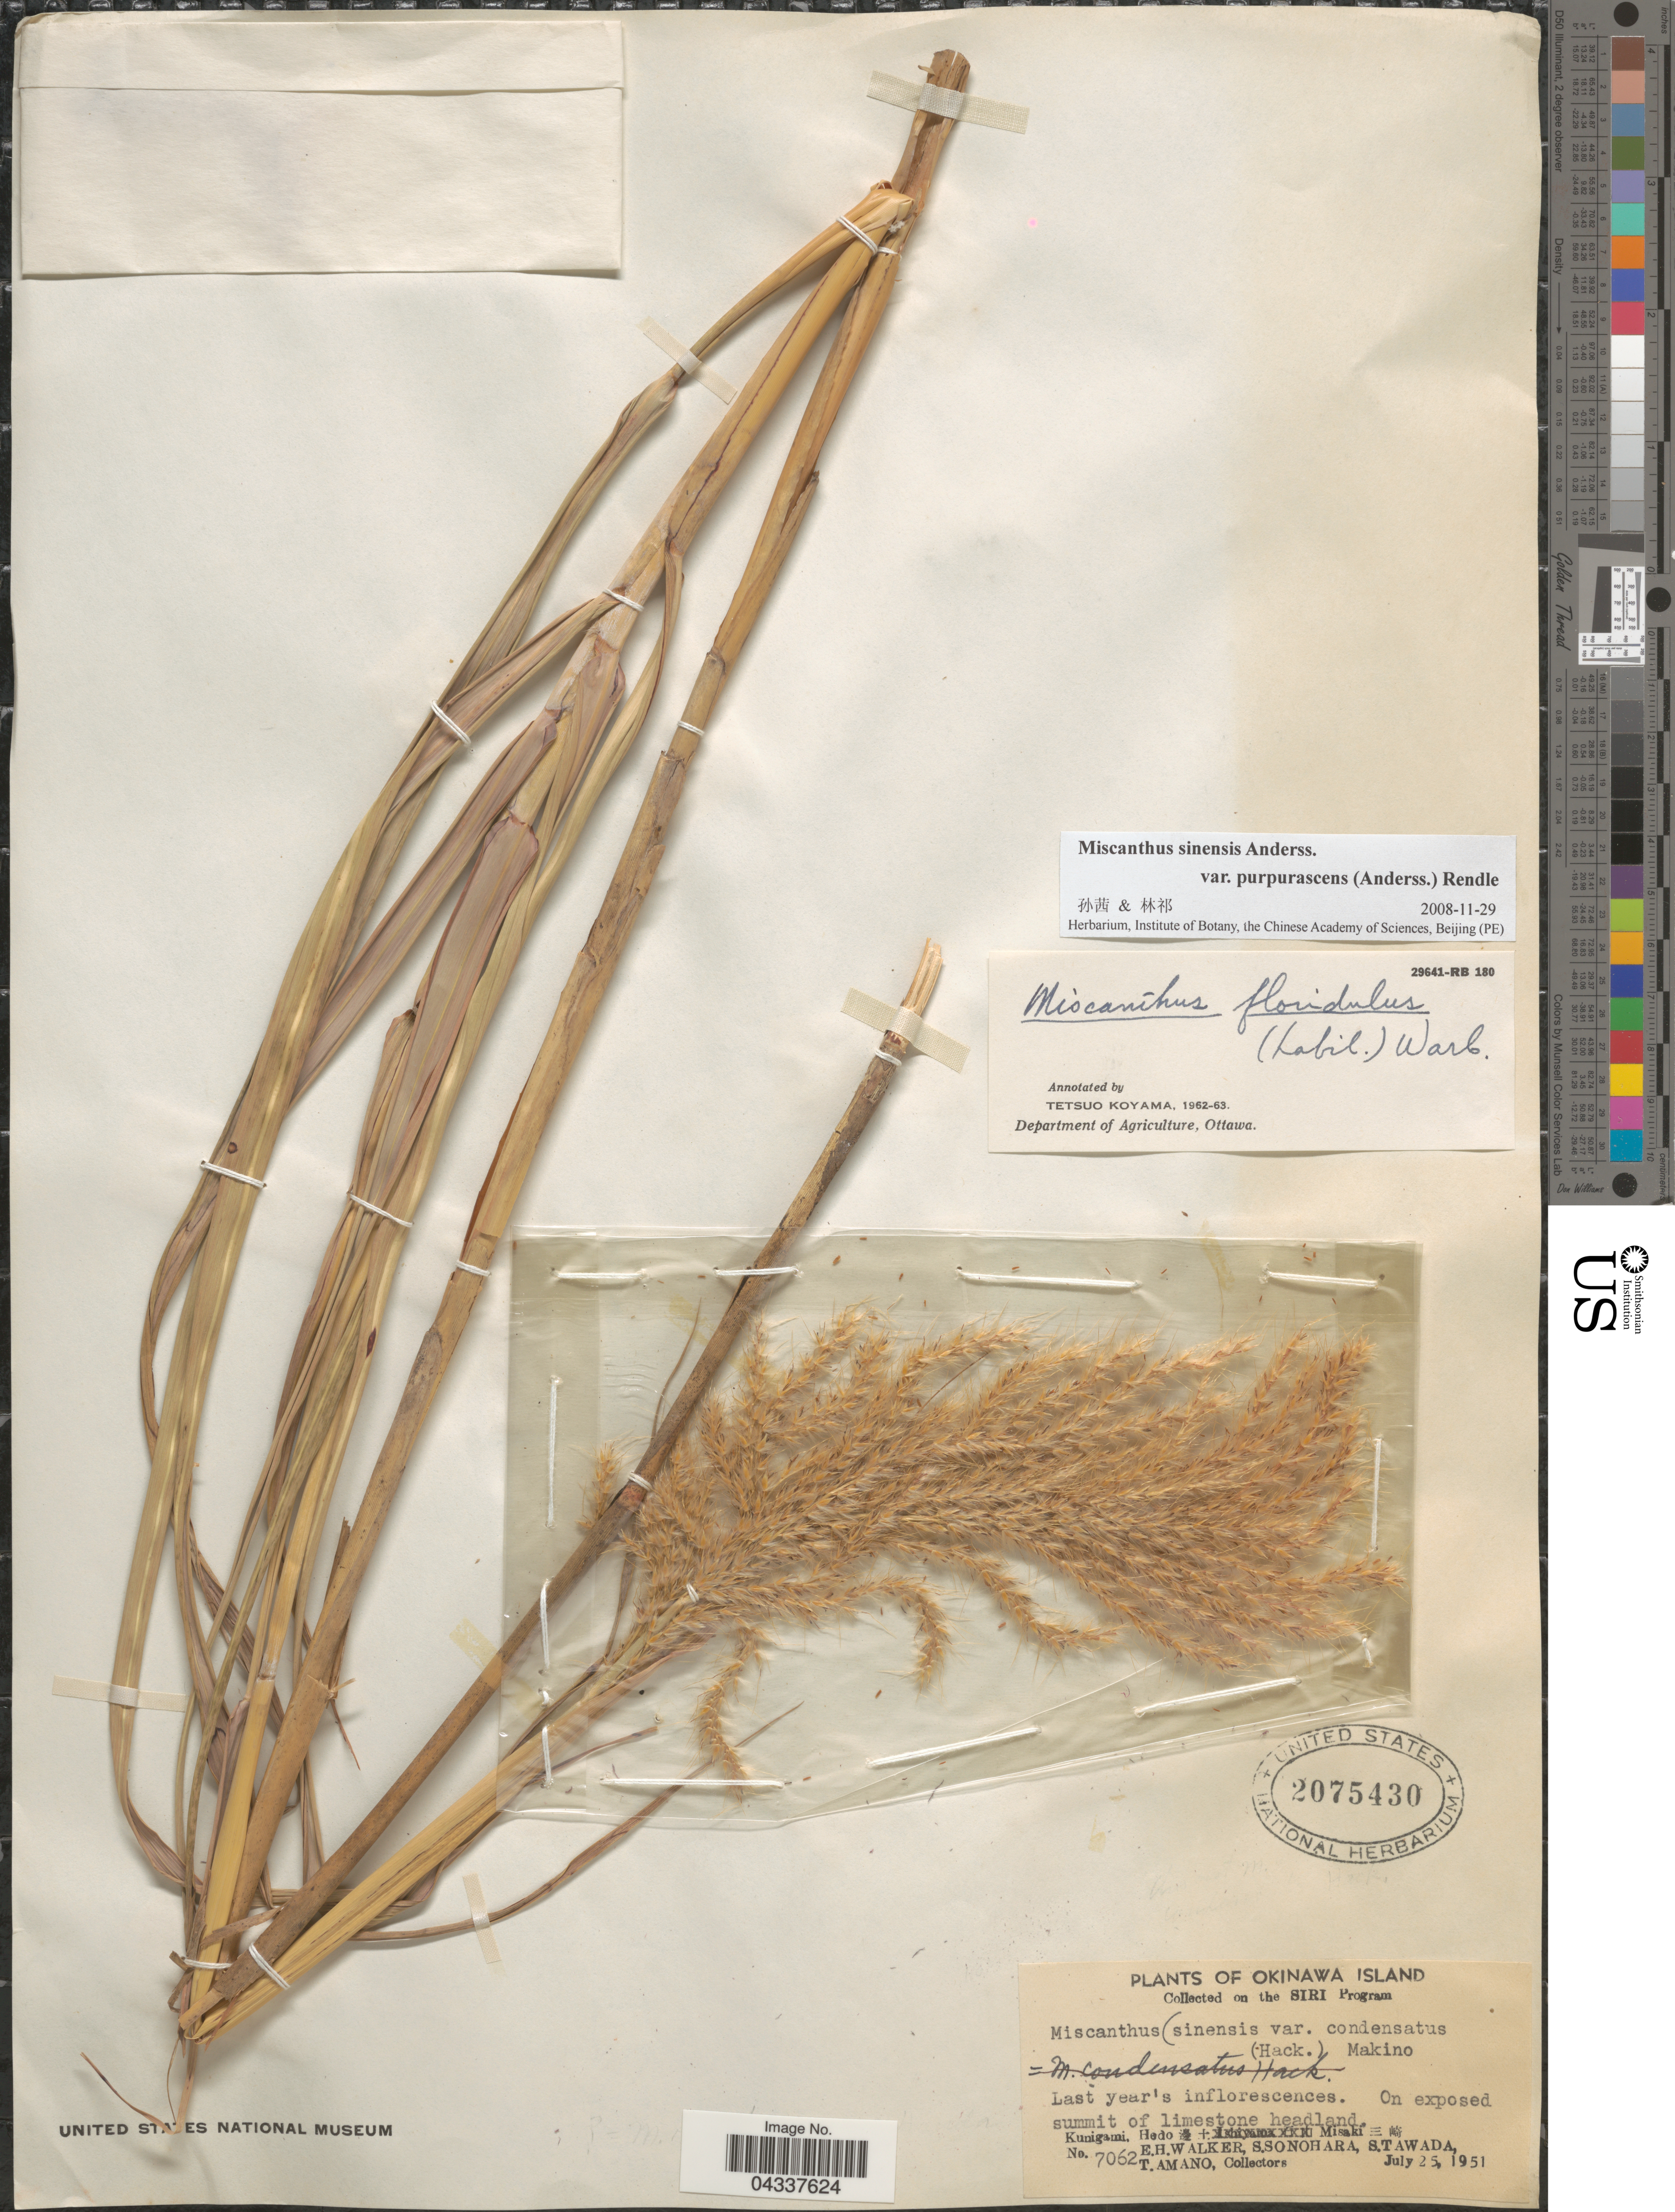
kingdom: Plantae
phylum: Tracheophyta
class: Liliopsida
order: Poales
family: Poaceae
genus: Miscanthus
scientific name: Miscanthus sinensis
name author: Andersson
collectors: E. H. Walker, S. Sonohara, S. Tawada & T. Amano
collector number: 7062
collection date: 1951-07-25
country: Japan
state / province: Okinawa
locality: Okinawa Island. On e[Foreign script]posed summit of limestone headland. Kunigama, Hedo [Foreign script] Misaki [Foreign script].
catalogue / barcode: US 2075430